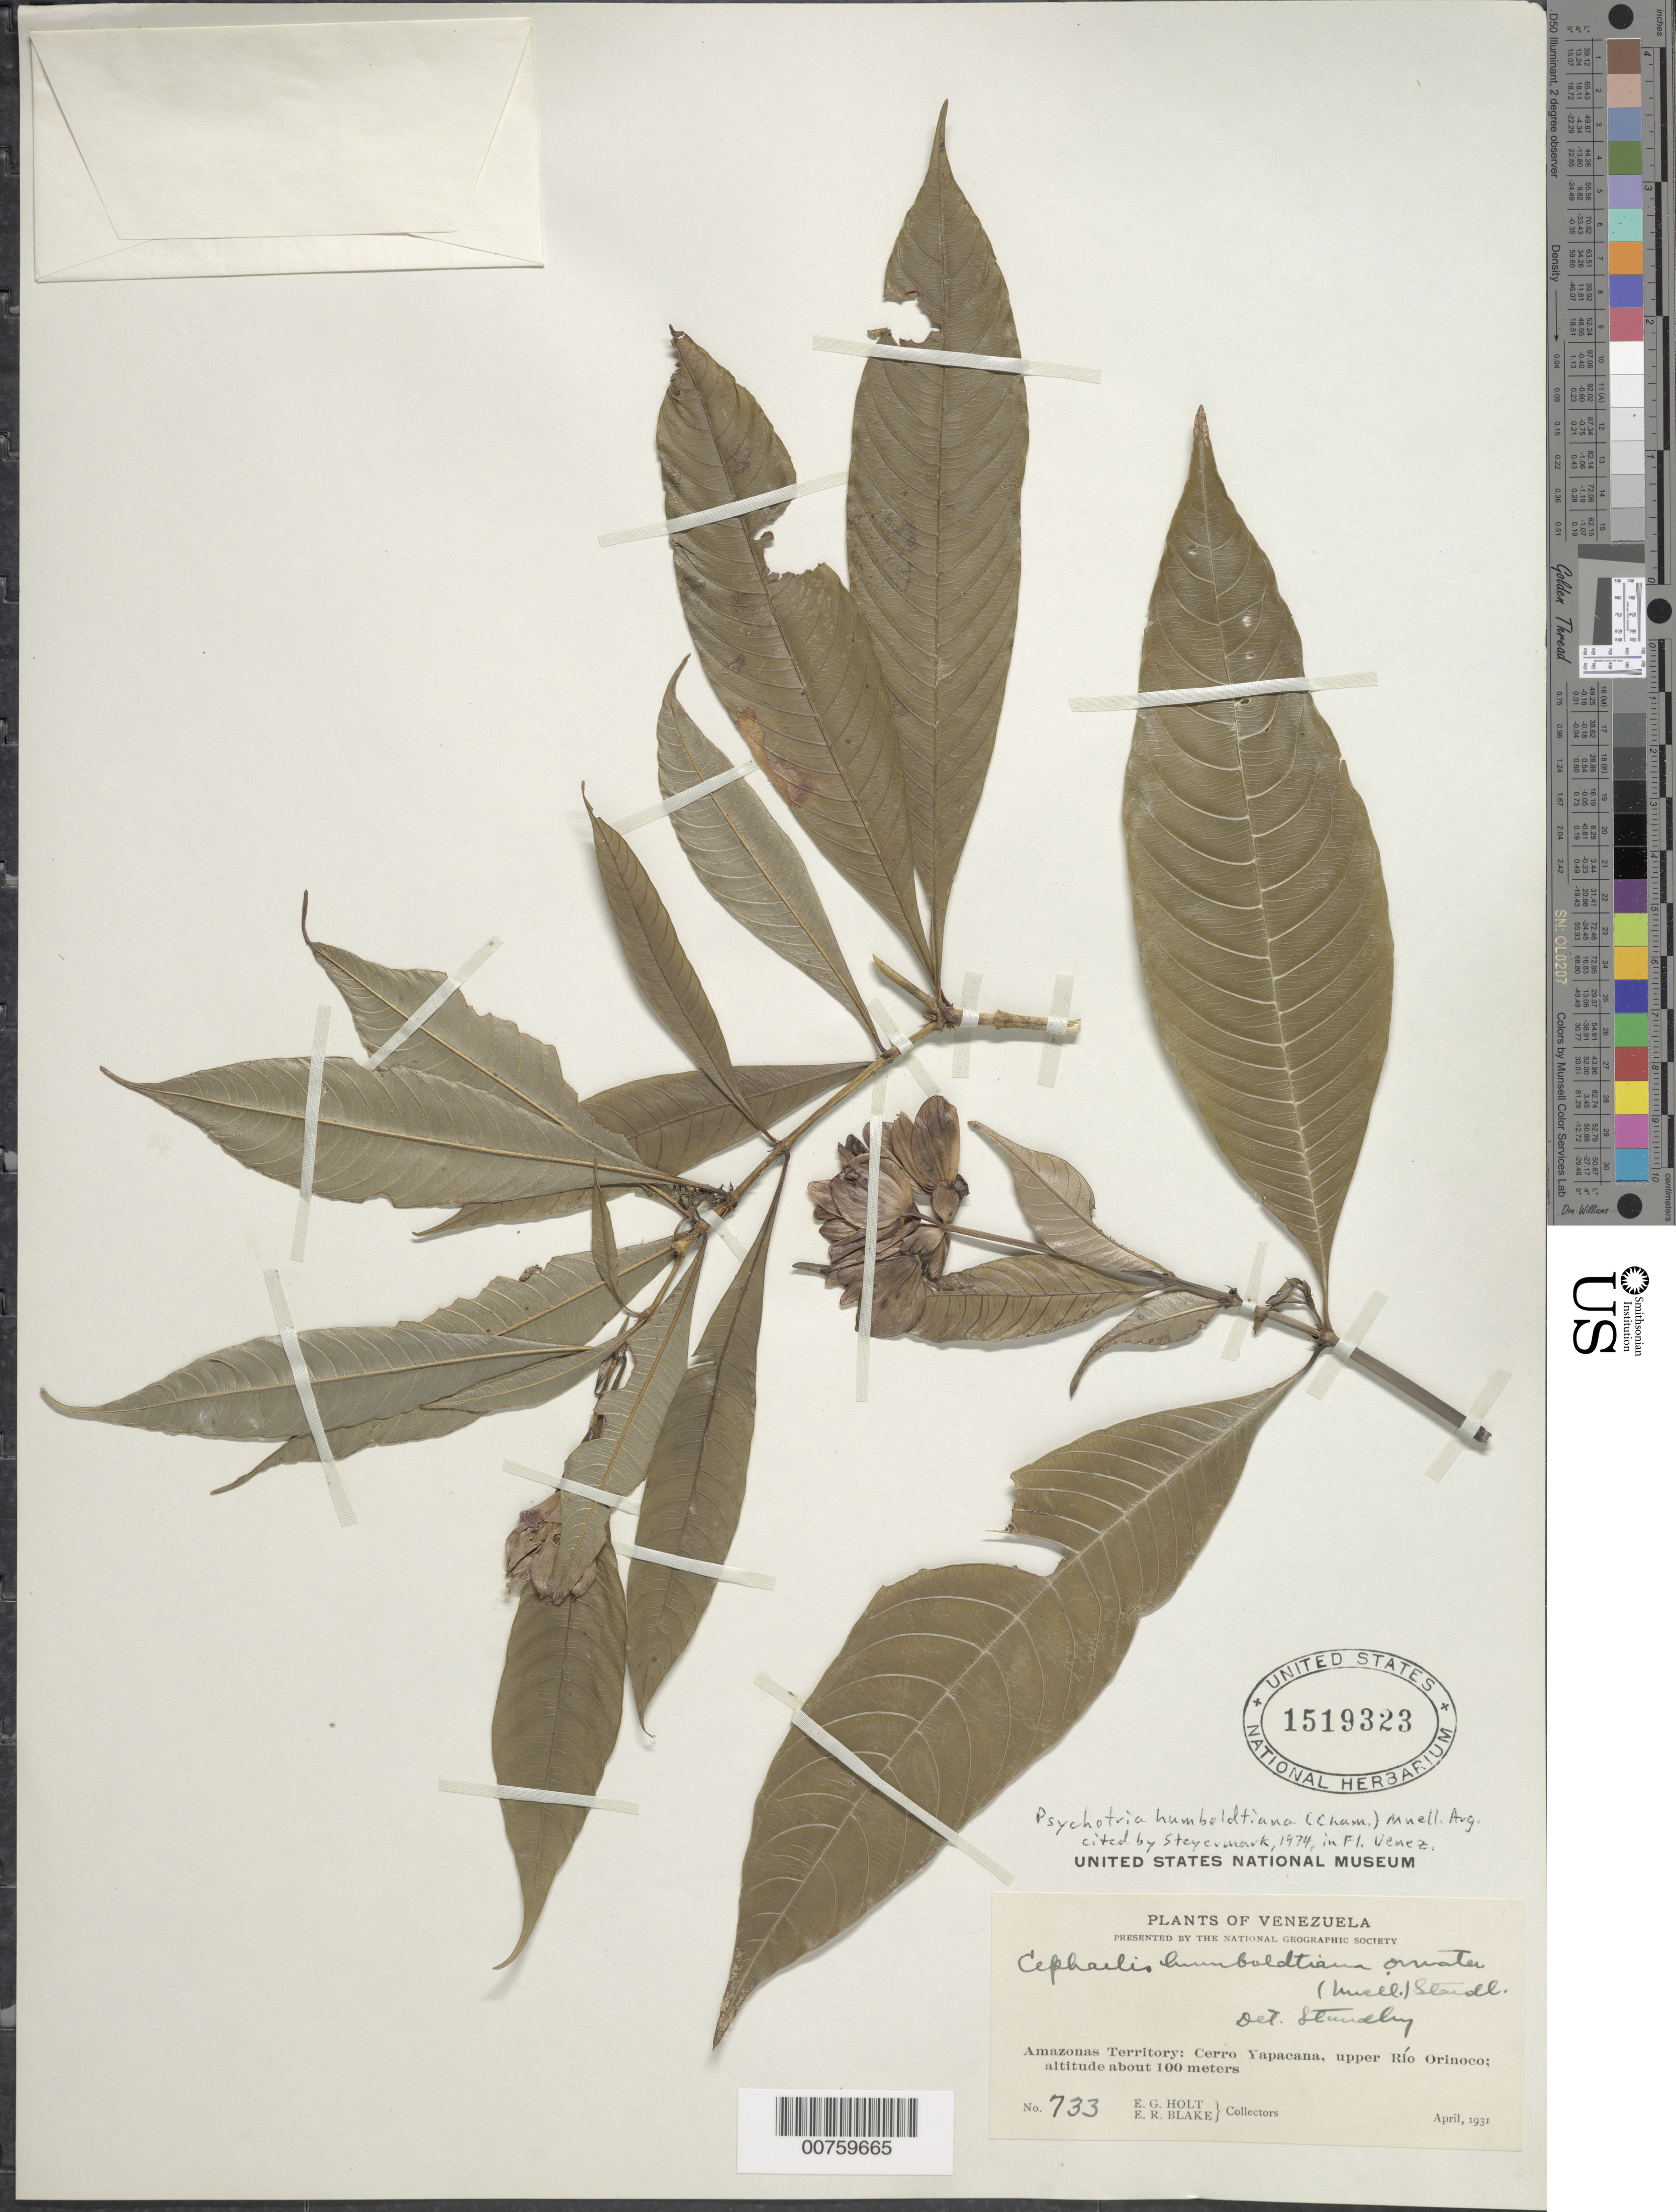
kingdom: Plantae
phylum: Tracheophyta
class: Magnoliopsida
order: Gentianales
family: Rubiaceae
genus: Psychotria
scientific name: Psychotria humboldtiana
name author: (Cham.) Müll. Arg.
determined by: Standley, Paul C.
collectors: E. Holt & E. R. Blake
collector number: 733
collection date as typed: Apr-31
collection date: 1931-04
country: Venezuela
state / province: Amazonas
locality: Cerro Yapacána, upper Río Orinoco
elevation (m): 100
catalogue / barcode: US 1519323